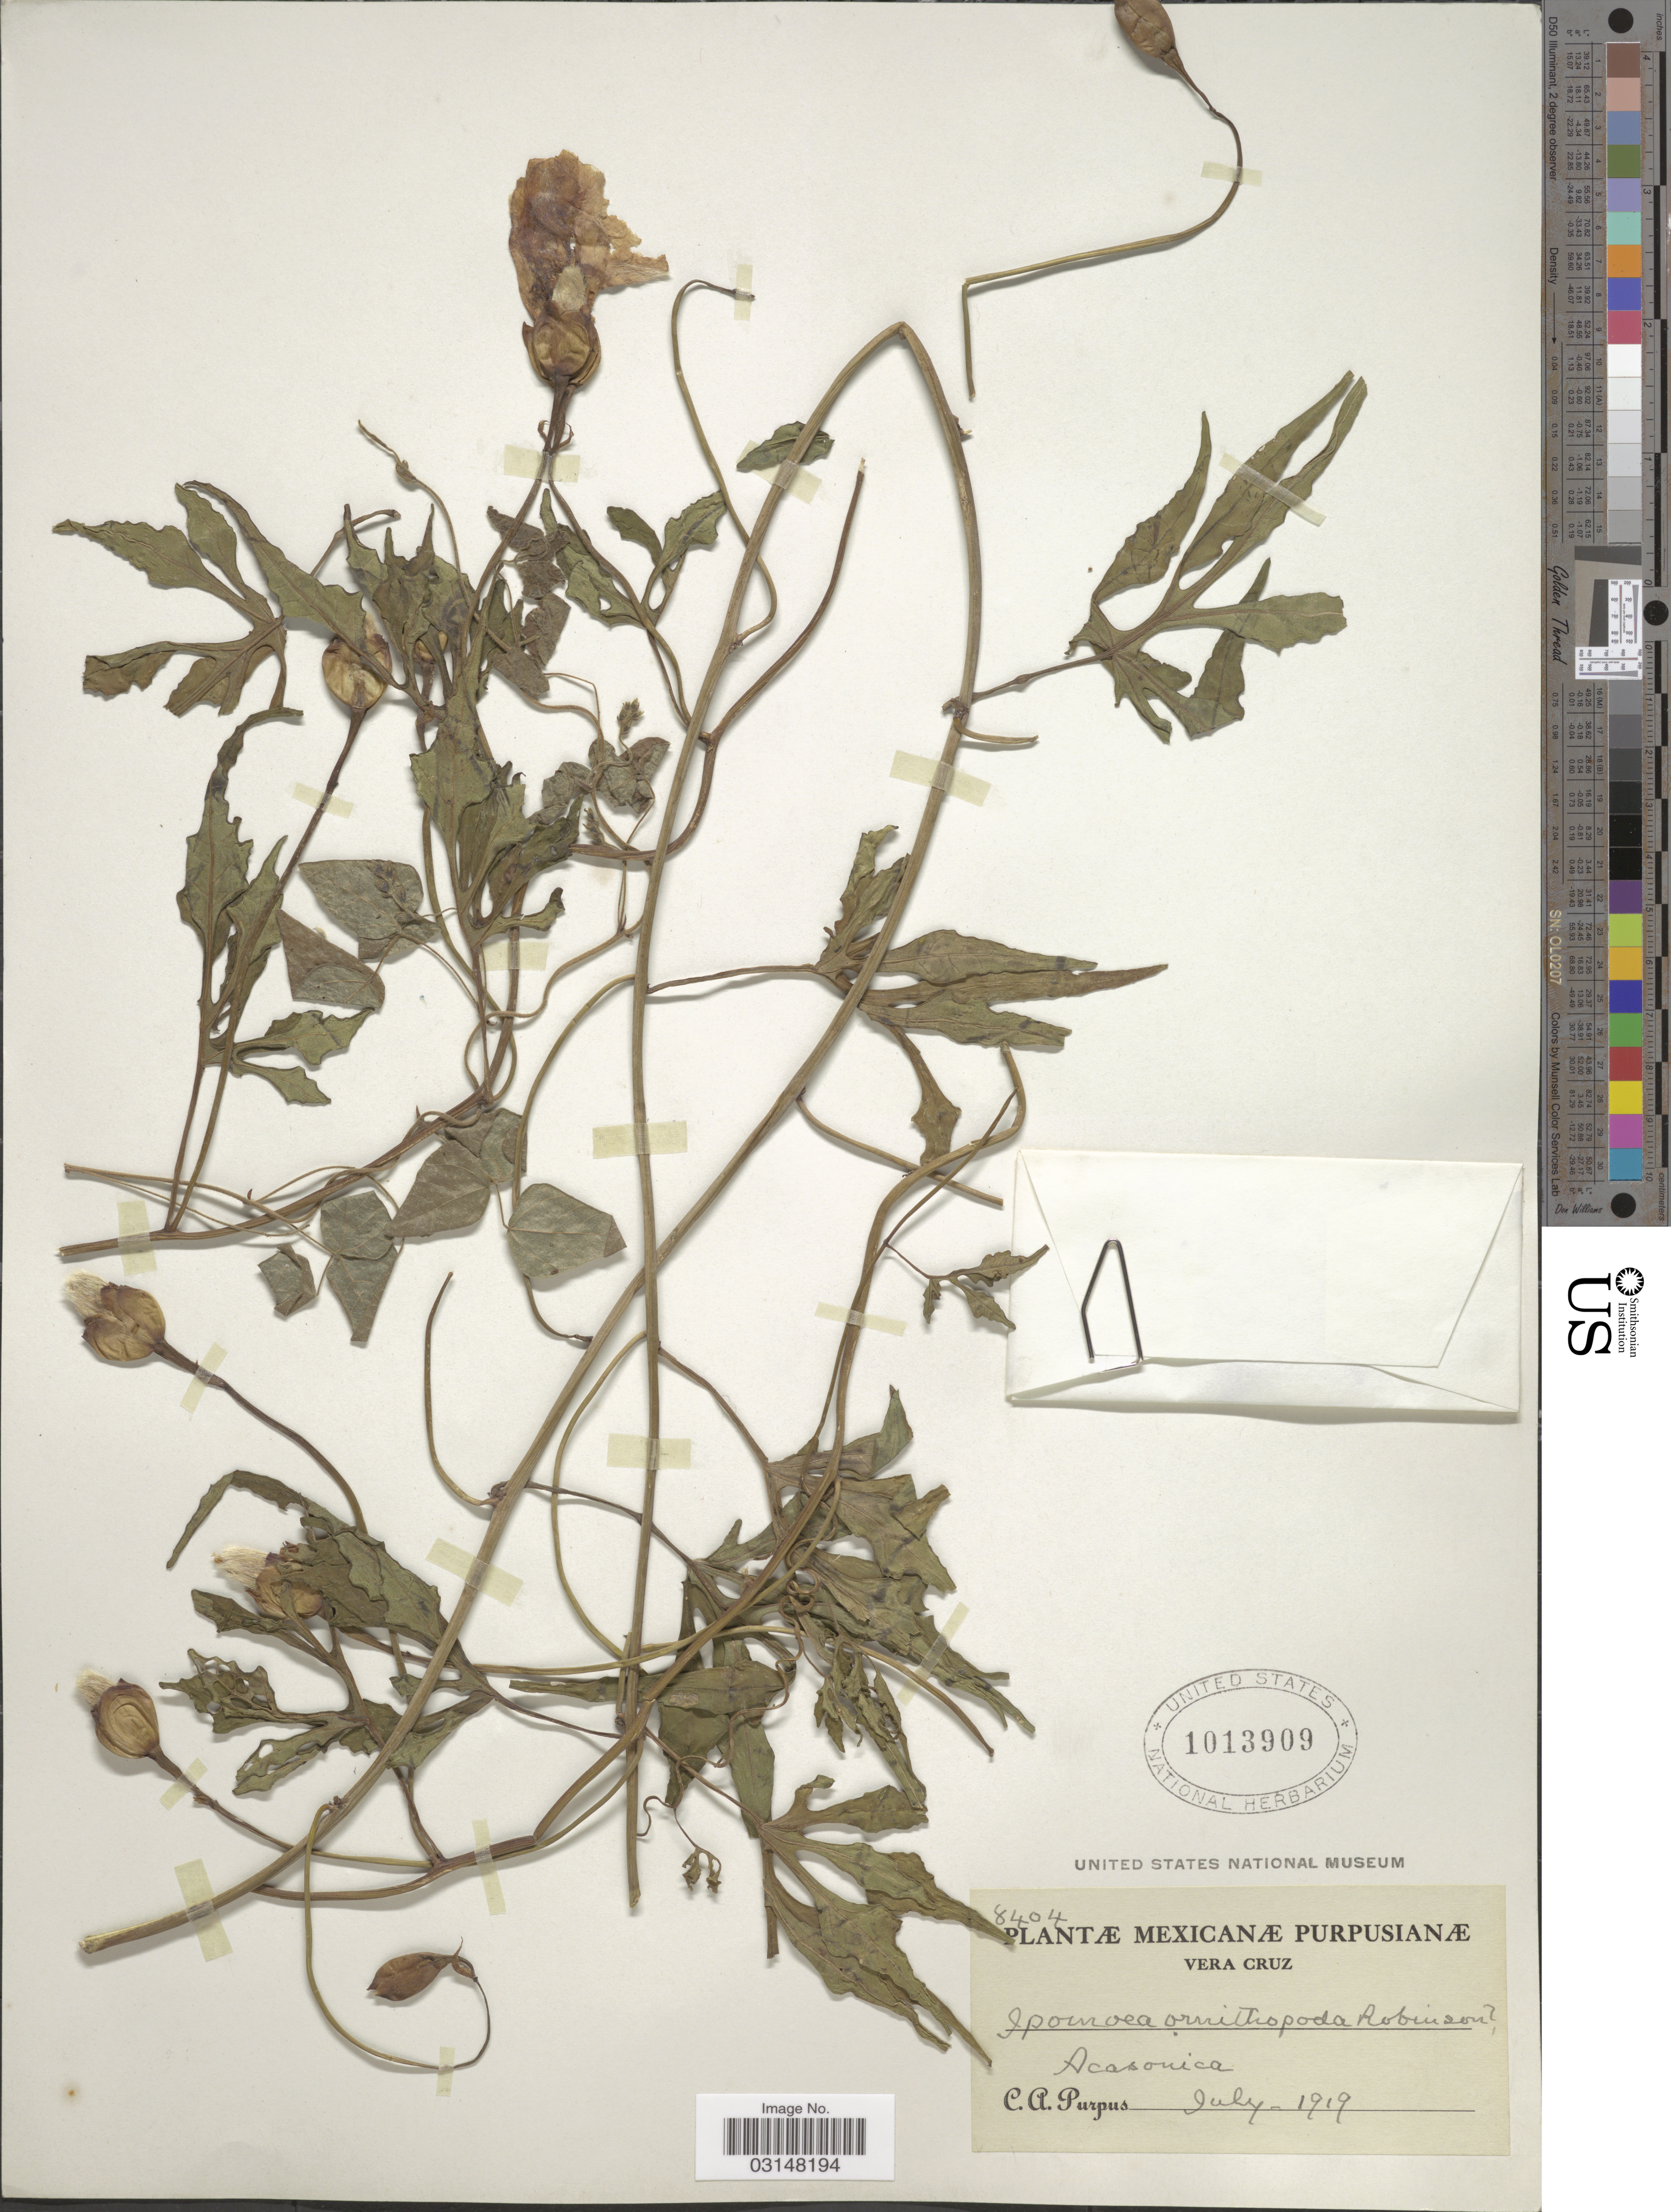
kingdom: Plantae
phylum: Tracheophyta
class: Magnoliopsida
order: Solanales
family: Convolvulaceae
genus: Operculina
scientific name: Operculina ornithopoda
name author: (B.L. Rob.) House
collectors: C. A. Purpus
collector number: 8404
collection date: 1919-07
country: Mexico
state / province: Veracruz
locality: Vera Cruz.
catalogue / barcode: US 1013909